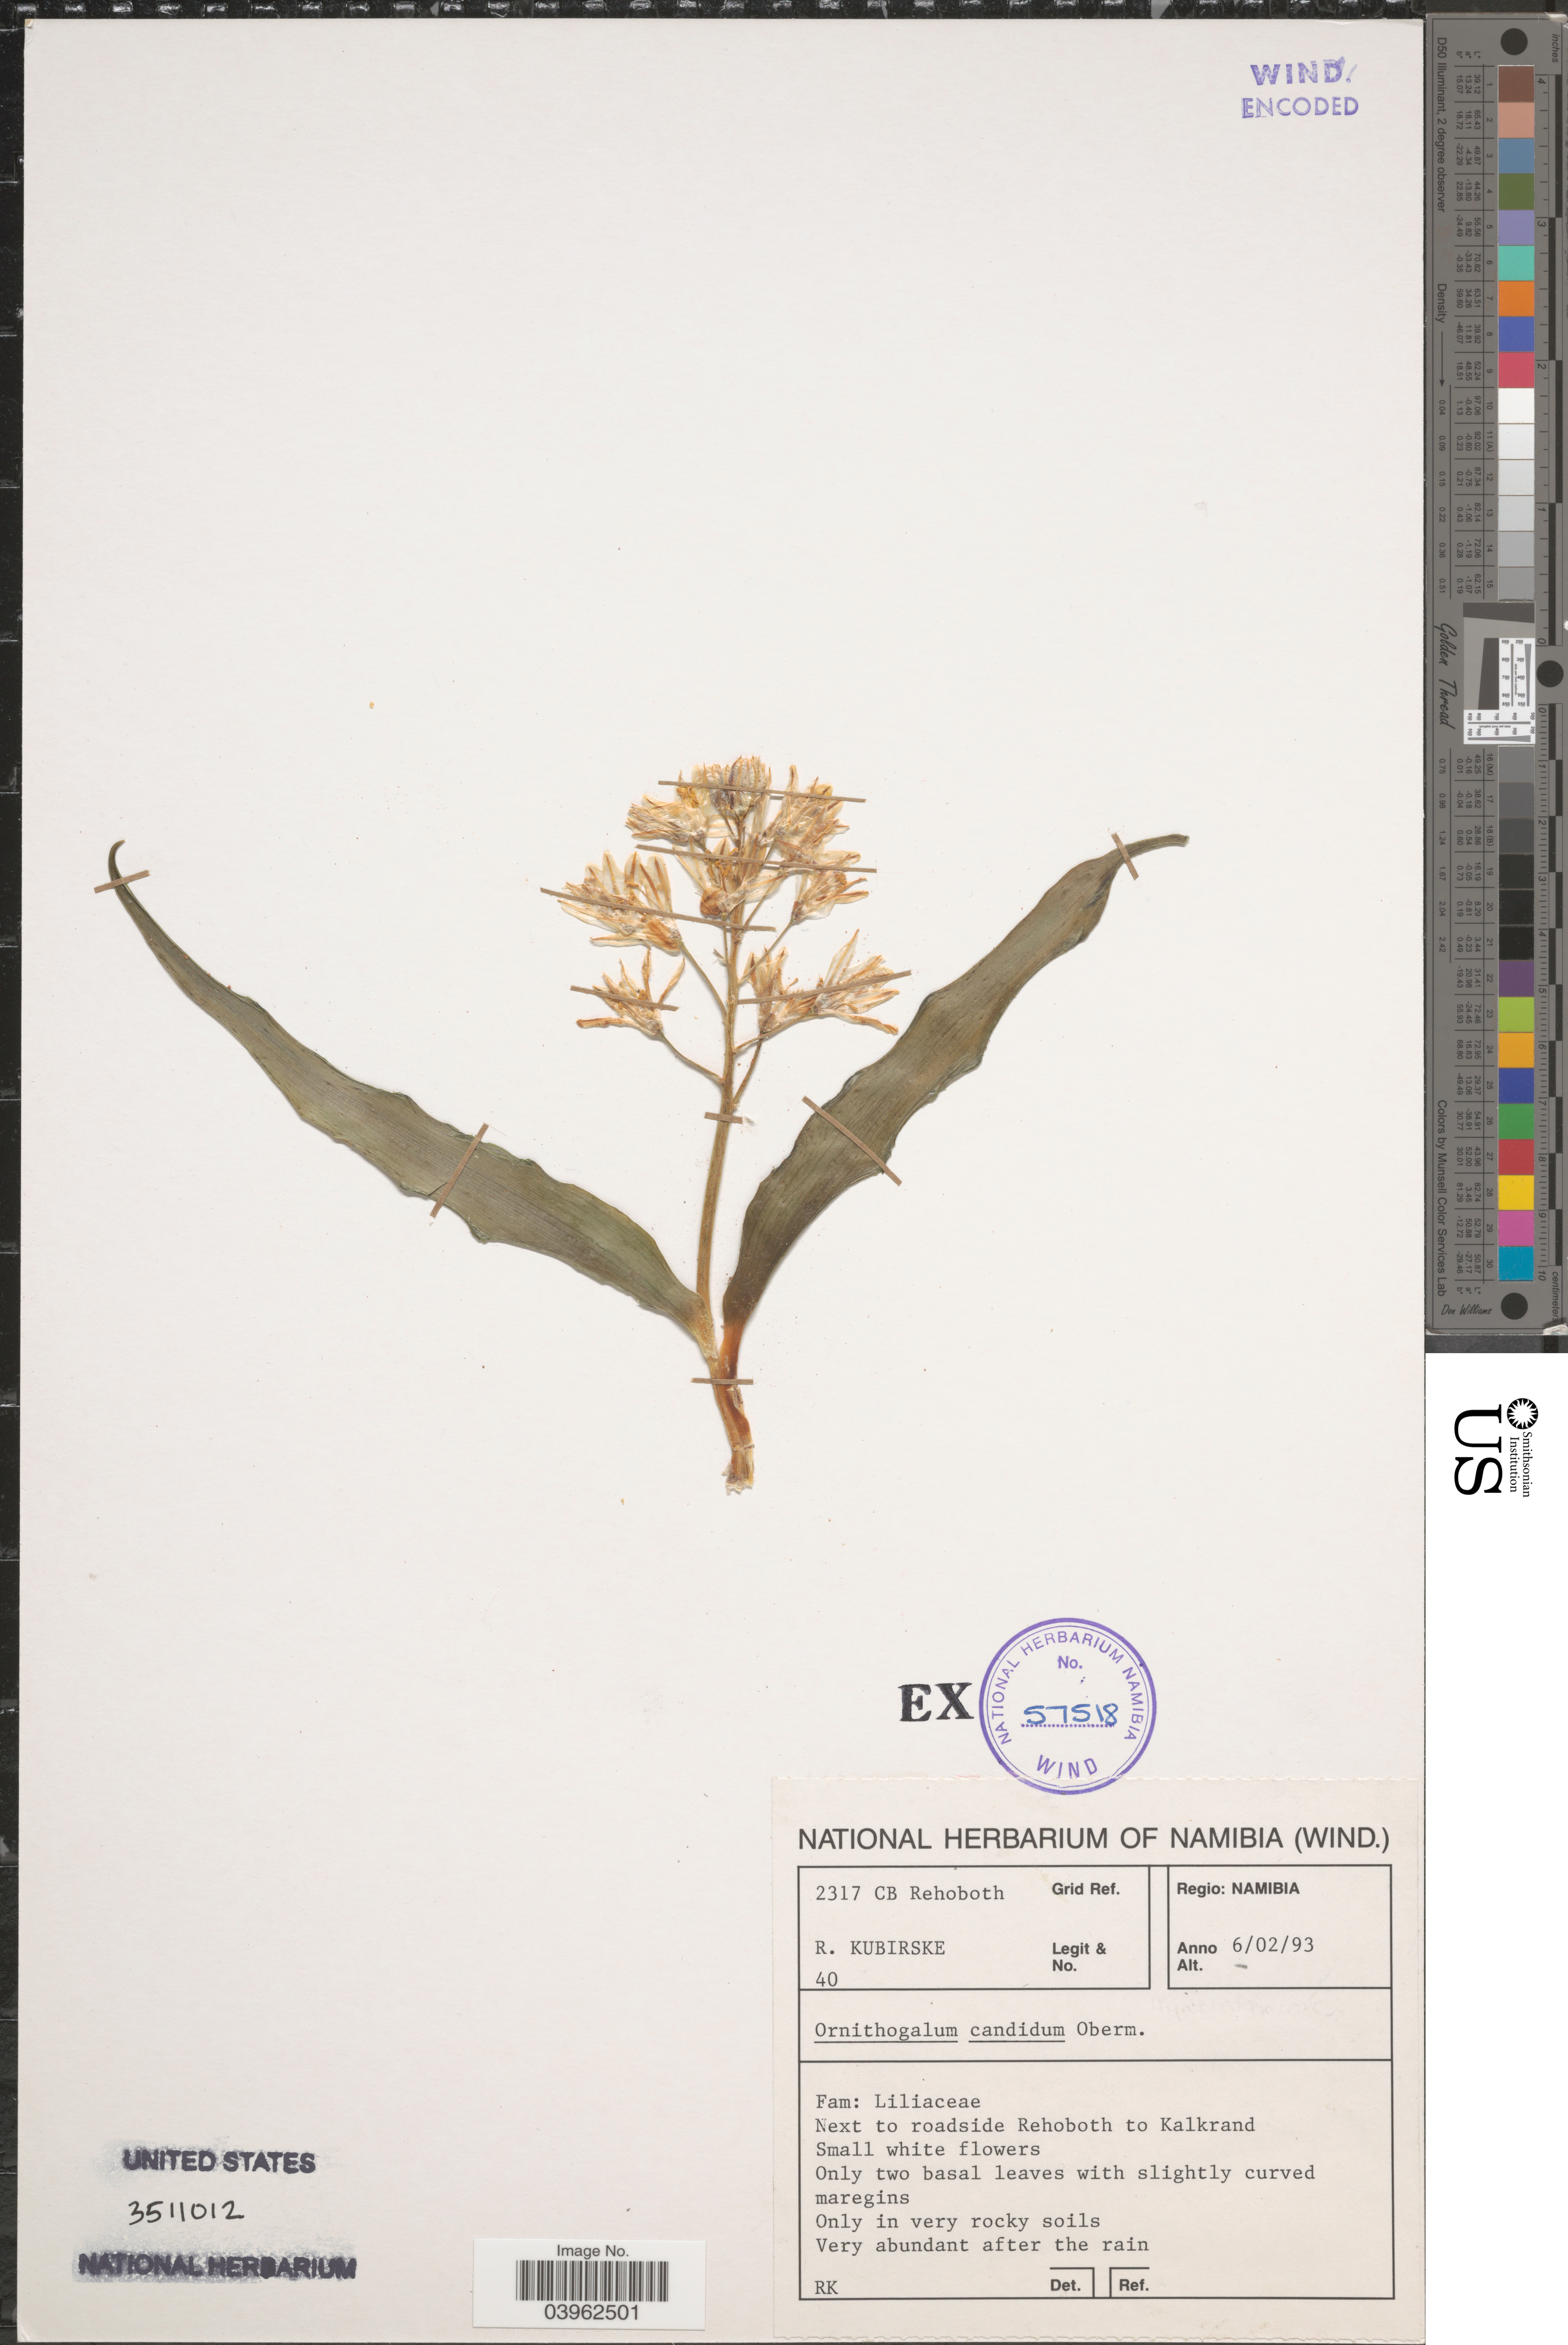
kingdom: Plantae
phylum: Tracheophyta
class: Liliopsida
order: Asparagales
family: Asparagaceae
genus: Ornithogalum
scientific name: Ornithogalum candidum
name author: Oberm.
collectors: R. Kubirske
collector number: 40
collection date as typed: Transcribed d/m/y: 6/2/93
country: Namibia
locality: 2317 CB Rehoboth Grid Ref. Regio: Namibia. Next to roadside Rehoboth to Kalkrand.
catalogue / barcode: US 3511012